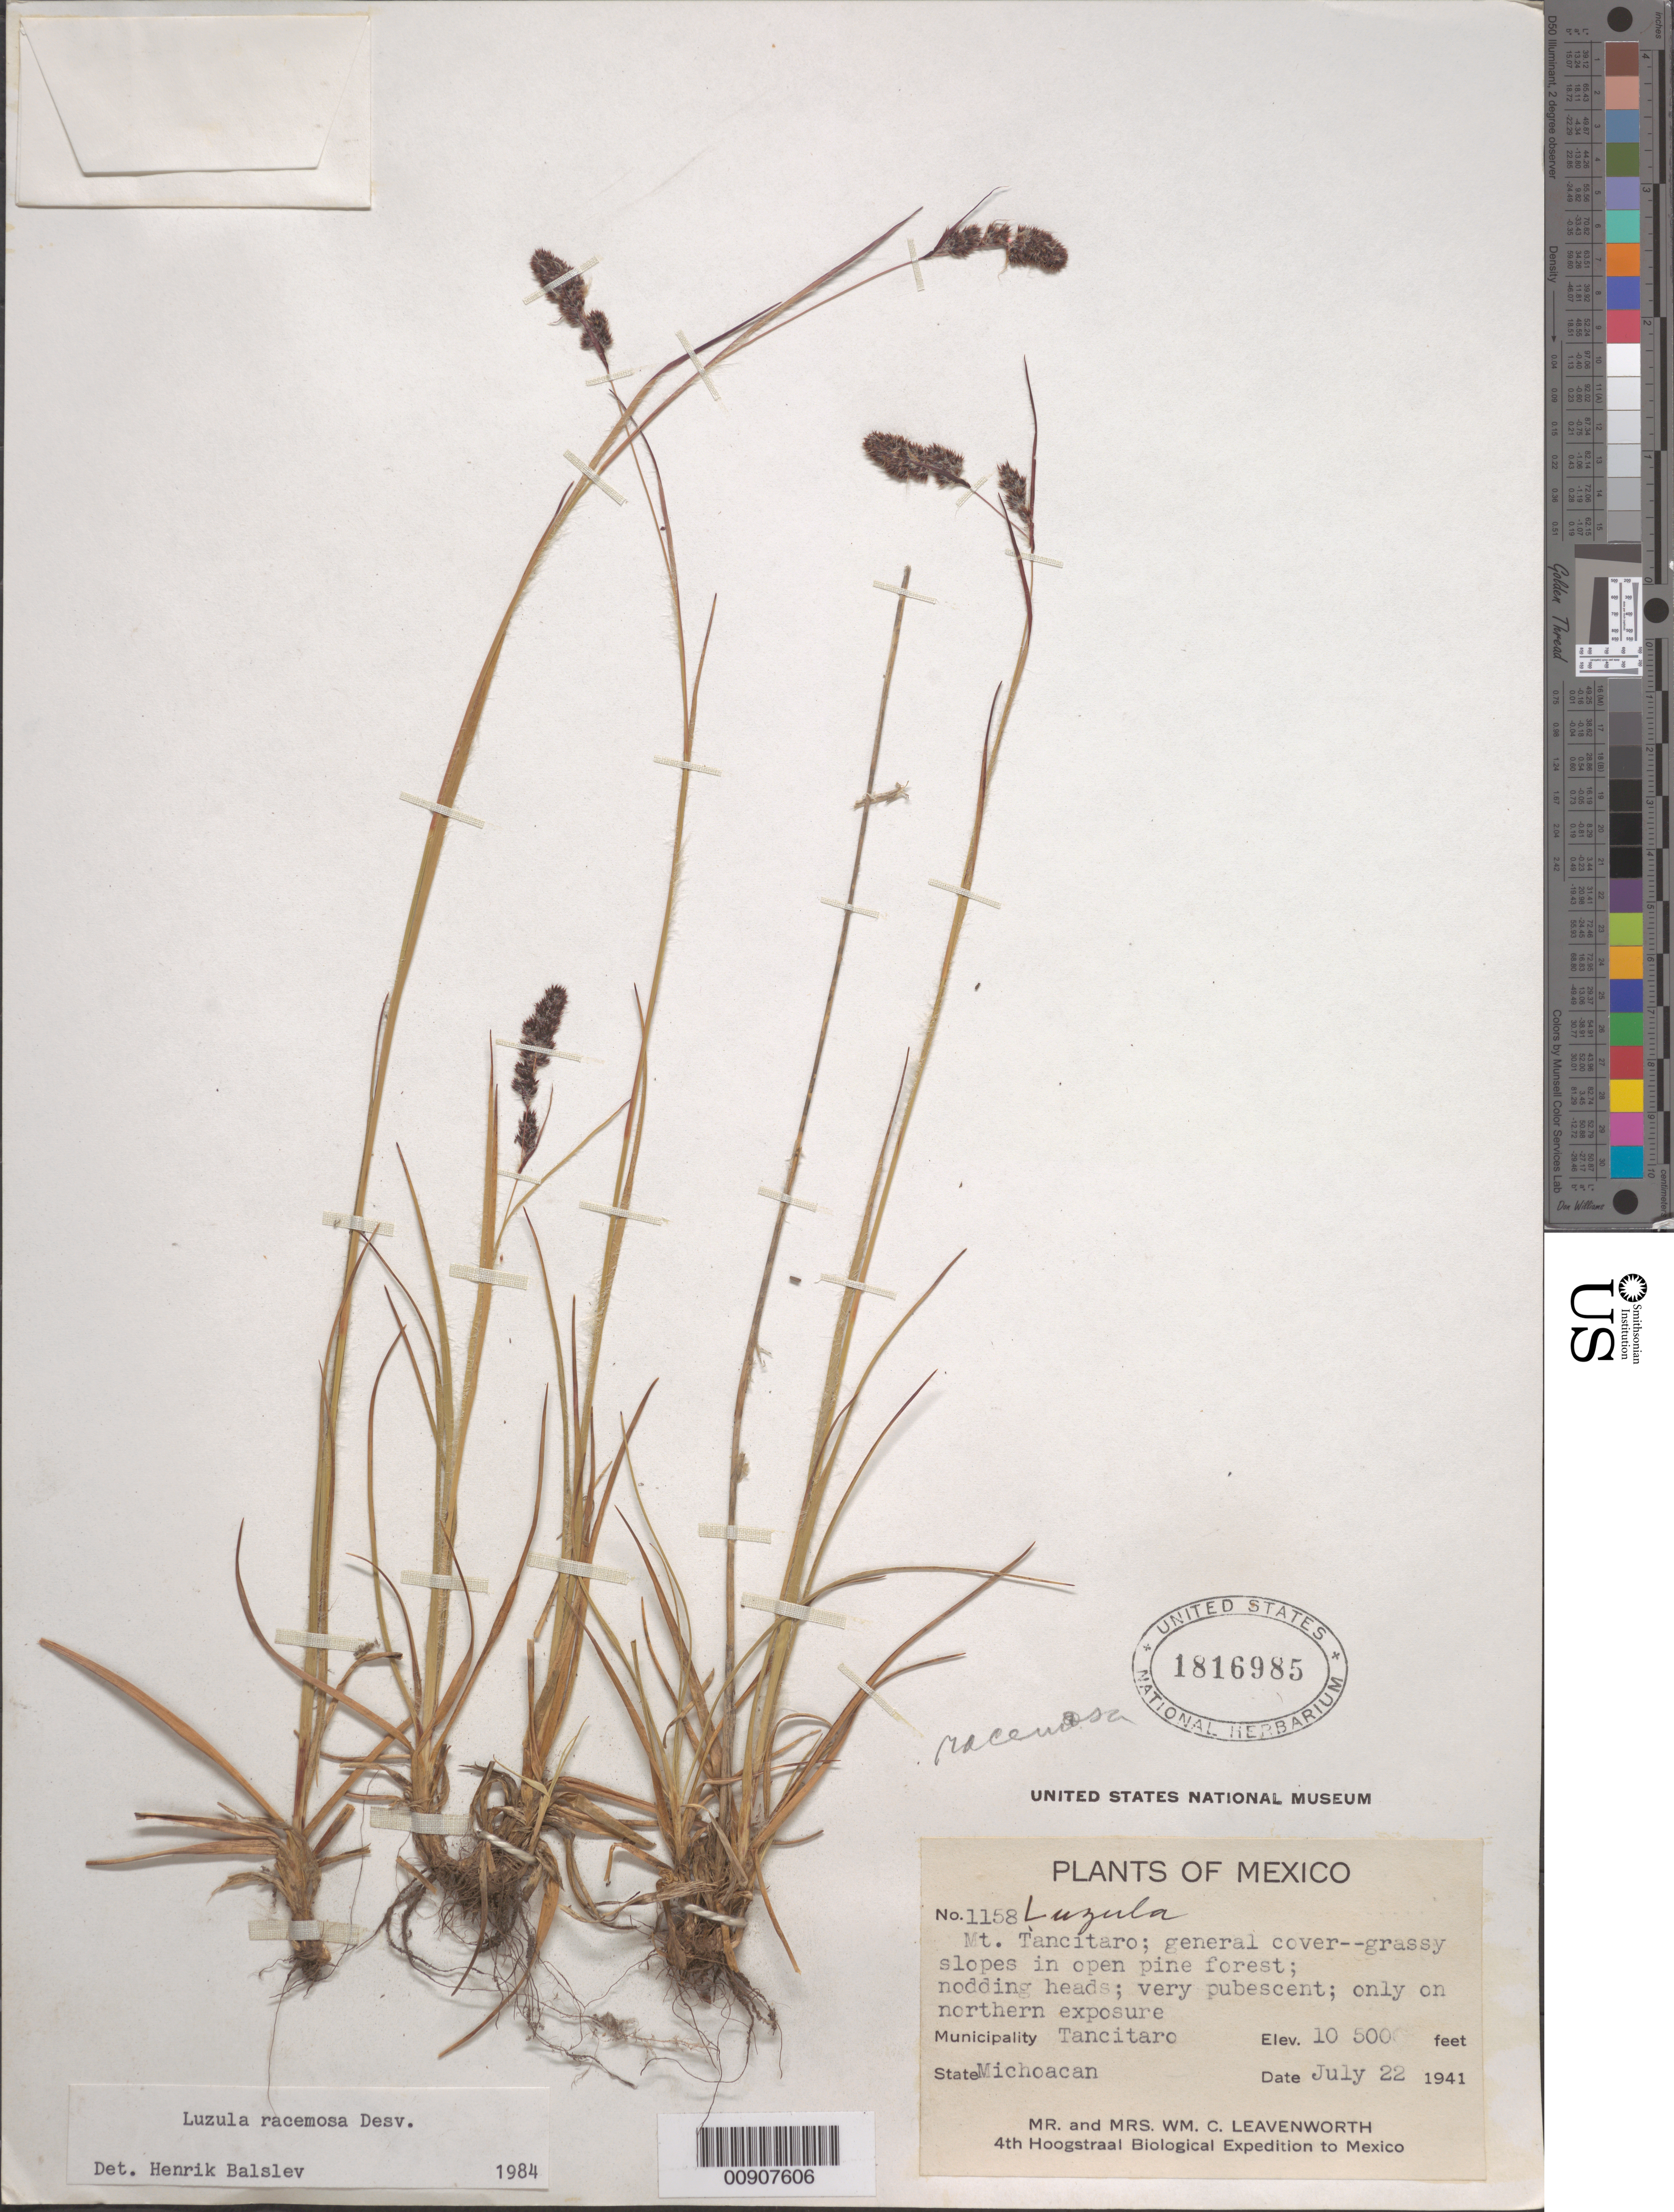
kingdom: Plantae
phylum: Tracheophyta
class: Liliopsida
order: Poales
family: Juncaceae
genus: Luzula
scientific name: Luzula racemosa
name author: Desv.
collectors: W. C. Leavenworth & Mrs. W. C. Leavenworth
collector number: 1158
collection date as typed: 22 Jul 1941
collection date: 1941-07-22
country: Mexico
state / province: Michoacán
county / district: Tancítaro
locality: Mt. Tancítaro, Municipality Tancítaro, Michoacán. Only on northern exposure.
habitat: General cover -- grassy slopes in open pine forest. Only on northern exposure.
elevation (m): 3200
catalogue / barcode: US 1816985